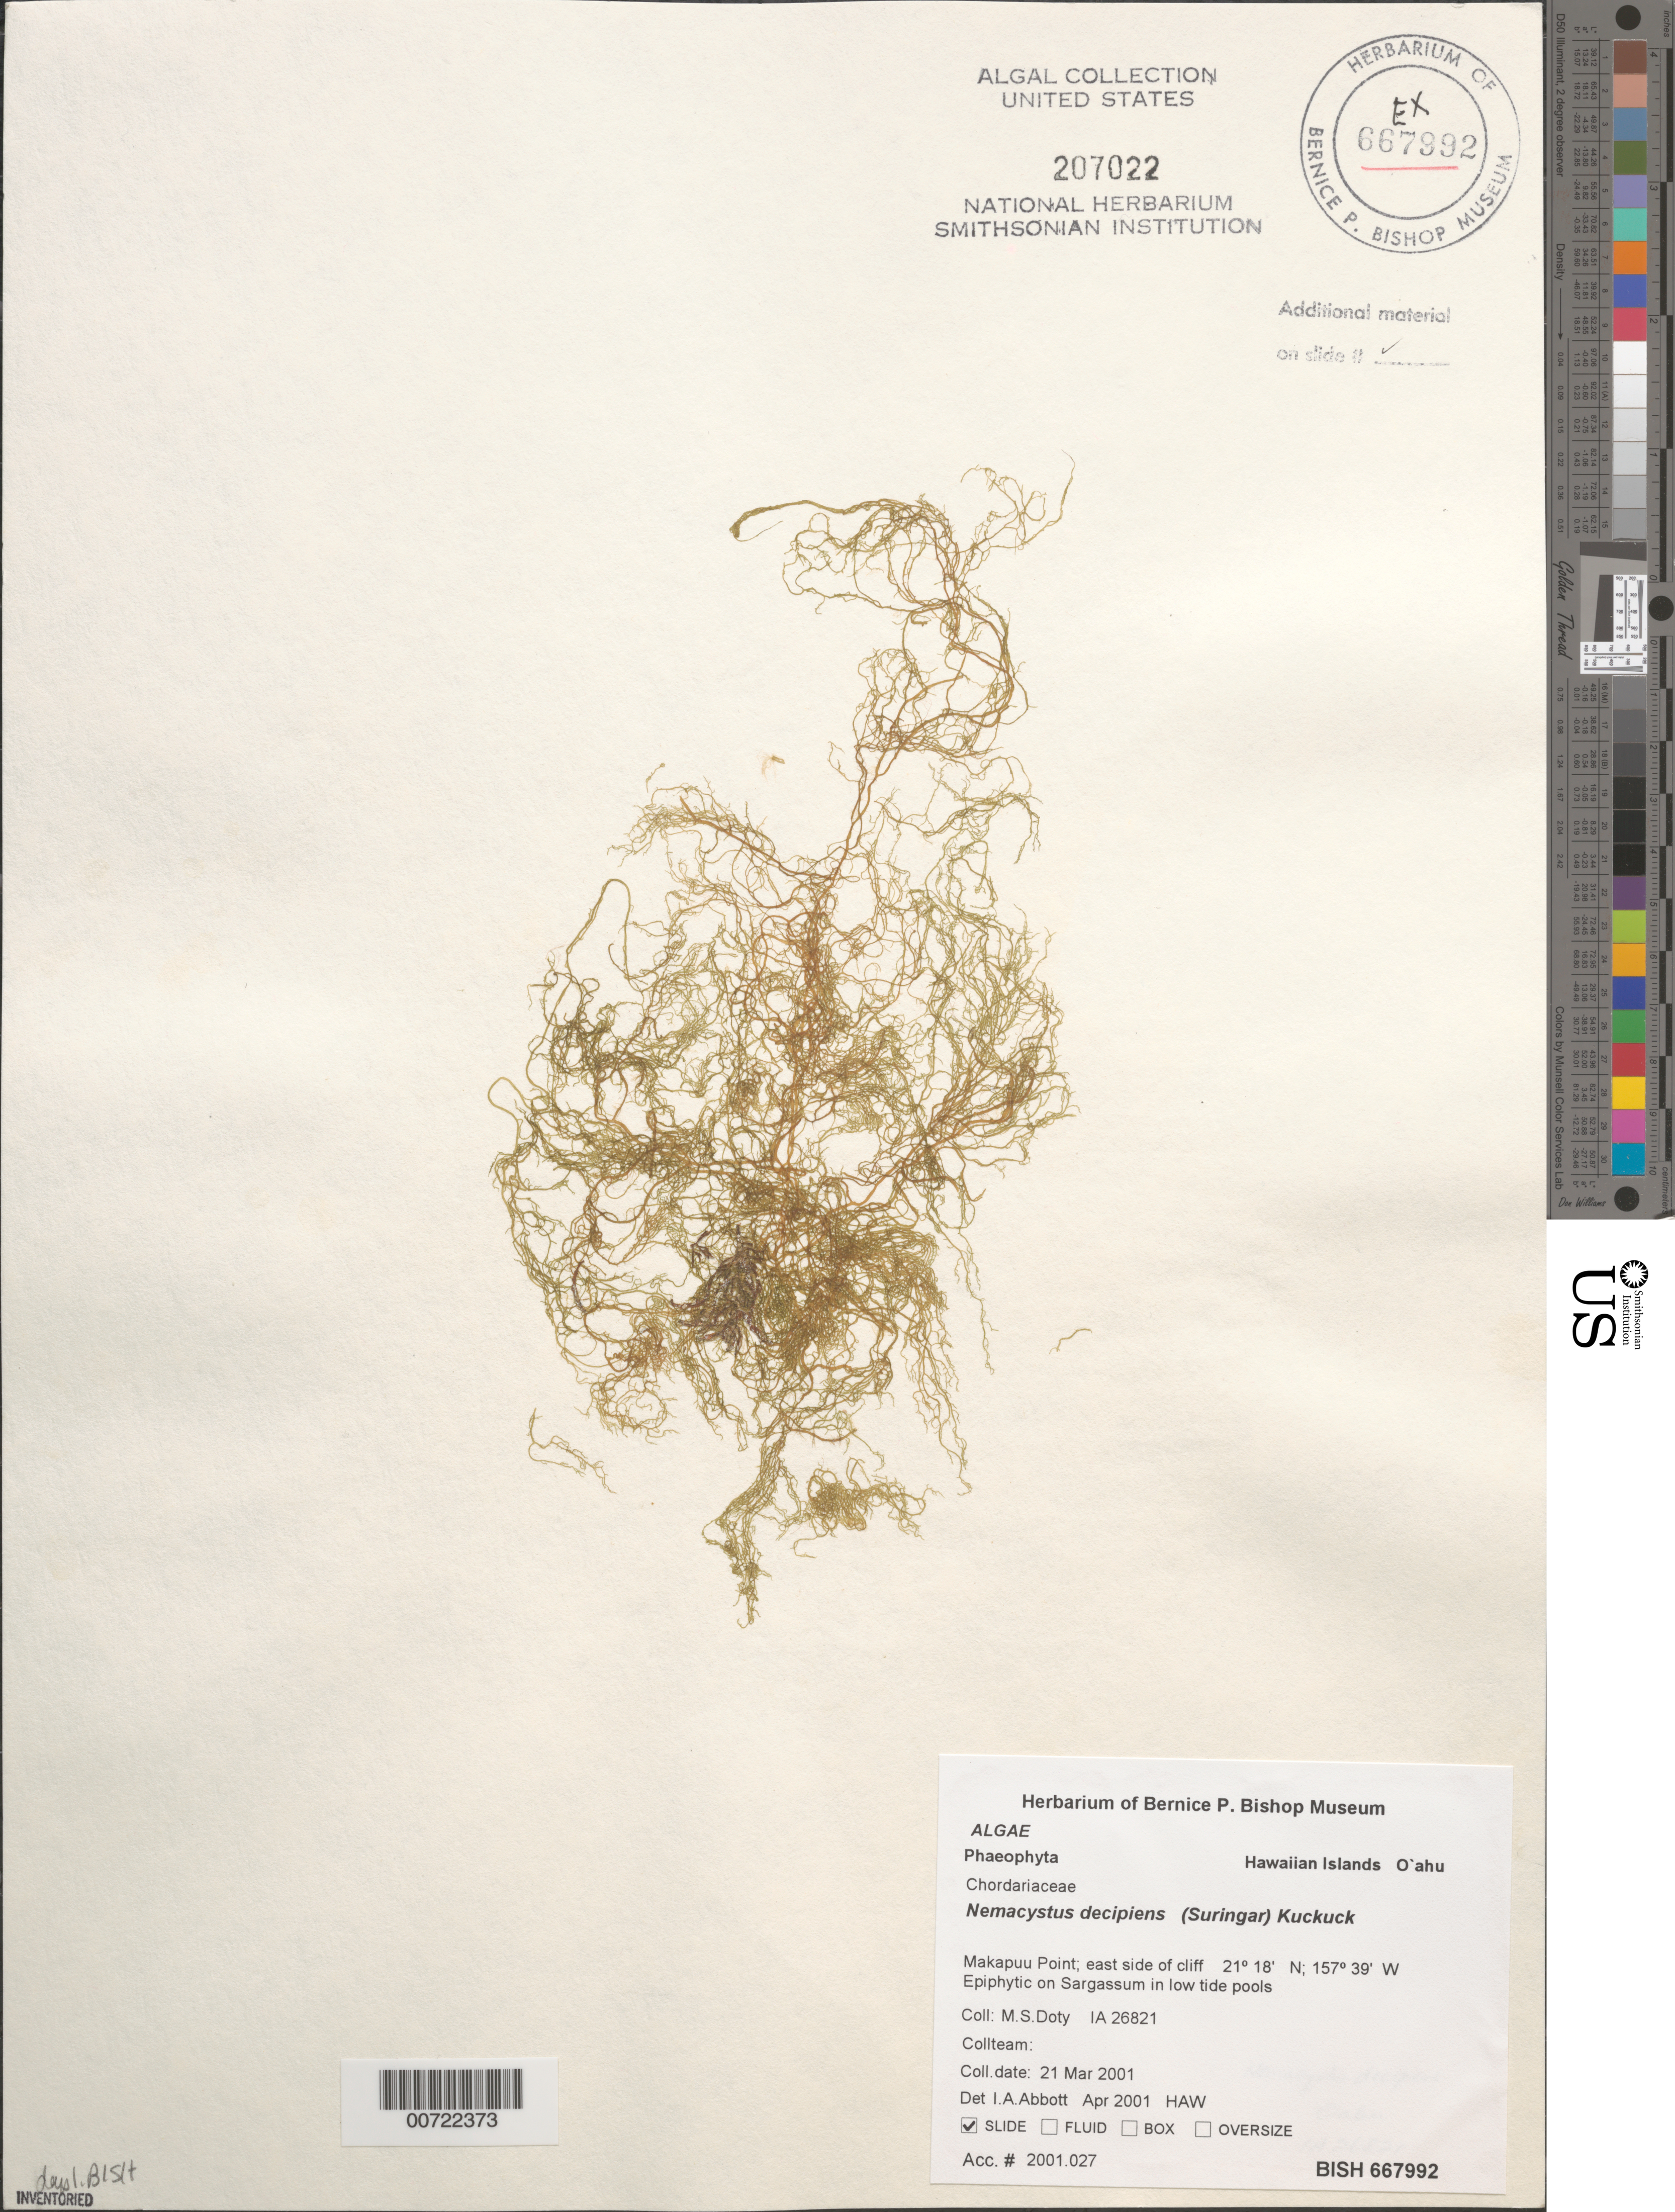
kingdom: Chromista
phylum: Ochrophyta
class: Phaeophyceae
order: Ectocarpales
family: Chordariaceae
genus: Nemacystus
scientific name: Nemacystus decipiens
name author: (Suringar) Kuckuck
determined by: Abbott, Isabella A.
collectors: M. S. Doty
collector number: IAA 26821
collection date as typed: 21 Mar 2001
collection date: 2001-03-21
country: United States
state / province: Hawaii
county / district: Honolulu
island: Oahu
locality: Nakapuu Point, east side of cliff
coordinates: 21 18' N, 157 39' W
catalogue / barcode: US 207022